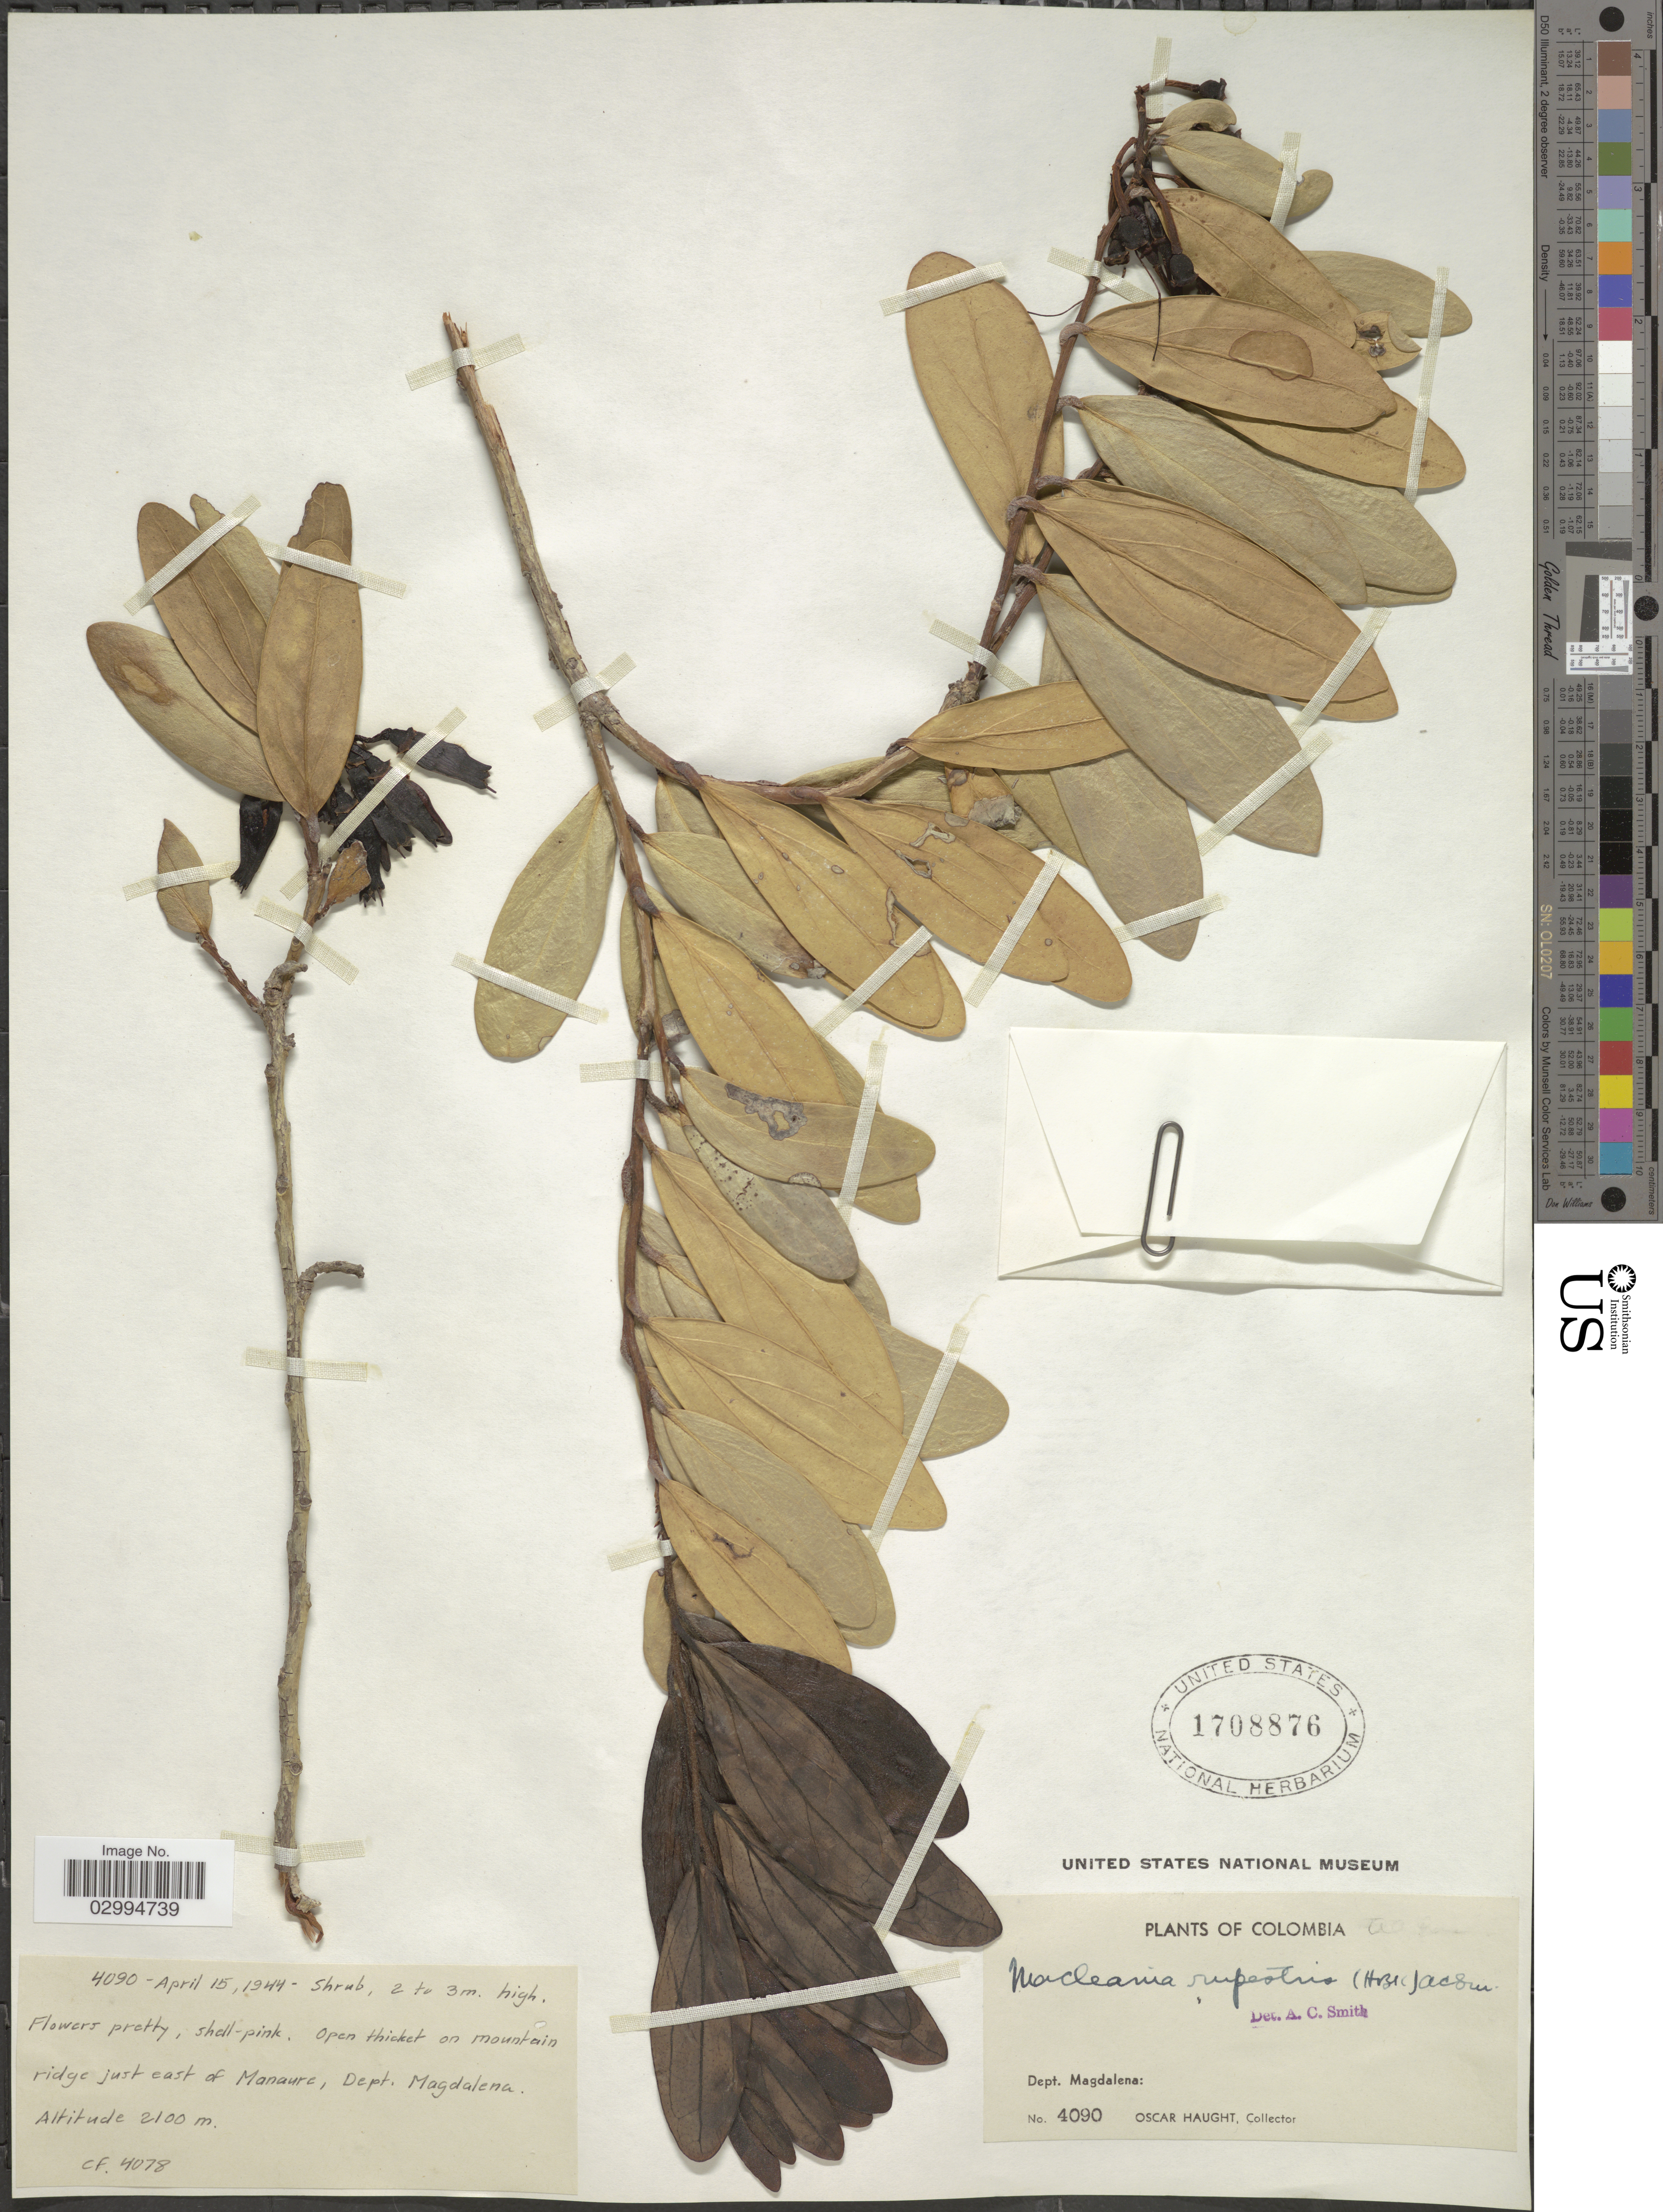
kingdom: Plantae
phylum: Tracheophyta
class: Magnoliopsida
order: Ericales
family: Ericaceae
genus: Macleania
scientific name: Macleania rupestris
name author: (Kunth) A.C. Sm.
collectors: O. L. Haught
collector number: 4090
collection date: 1944-04-15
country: Colombia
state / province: Magdalena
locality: On mountain ridge just east of Manaure, Dept. Magdalena.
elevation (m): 2100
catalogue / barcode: US 1708876